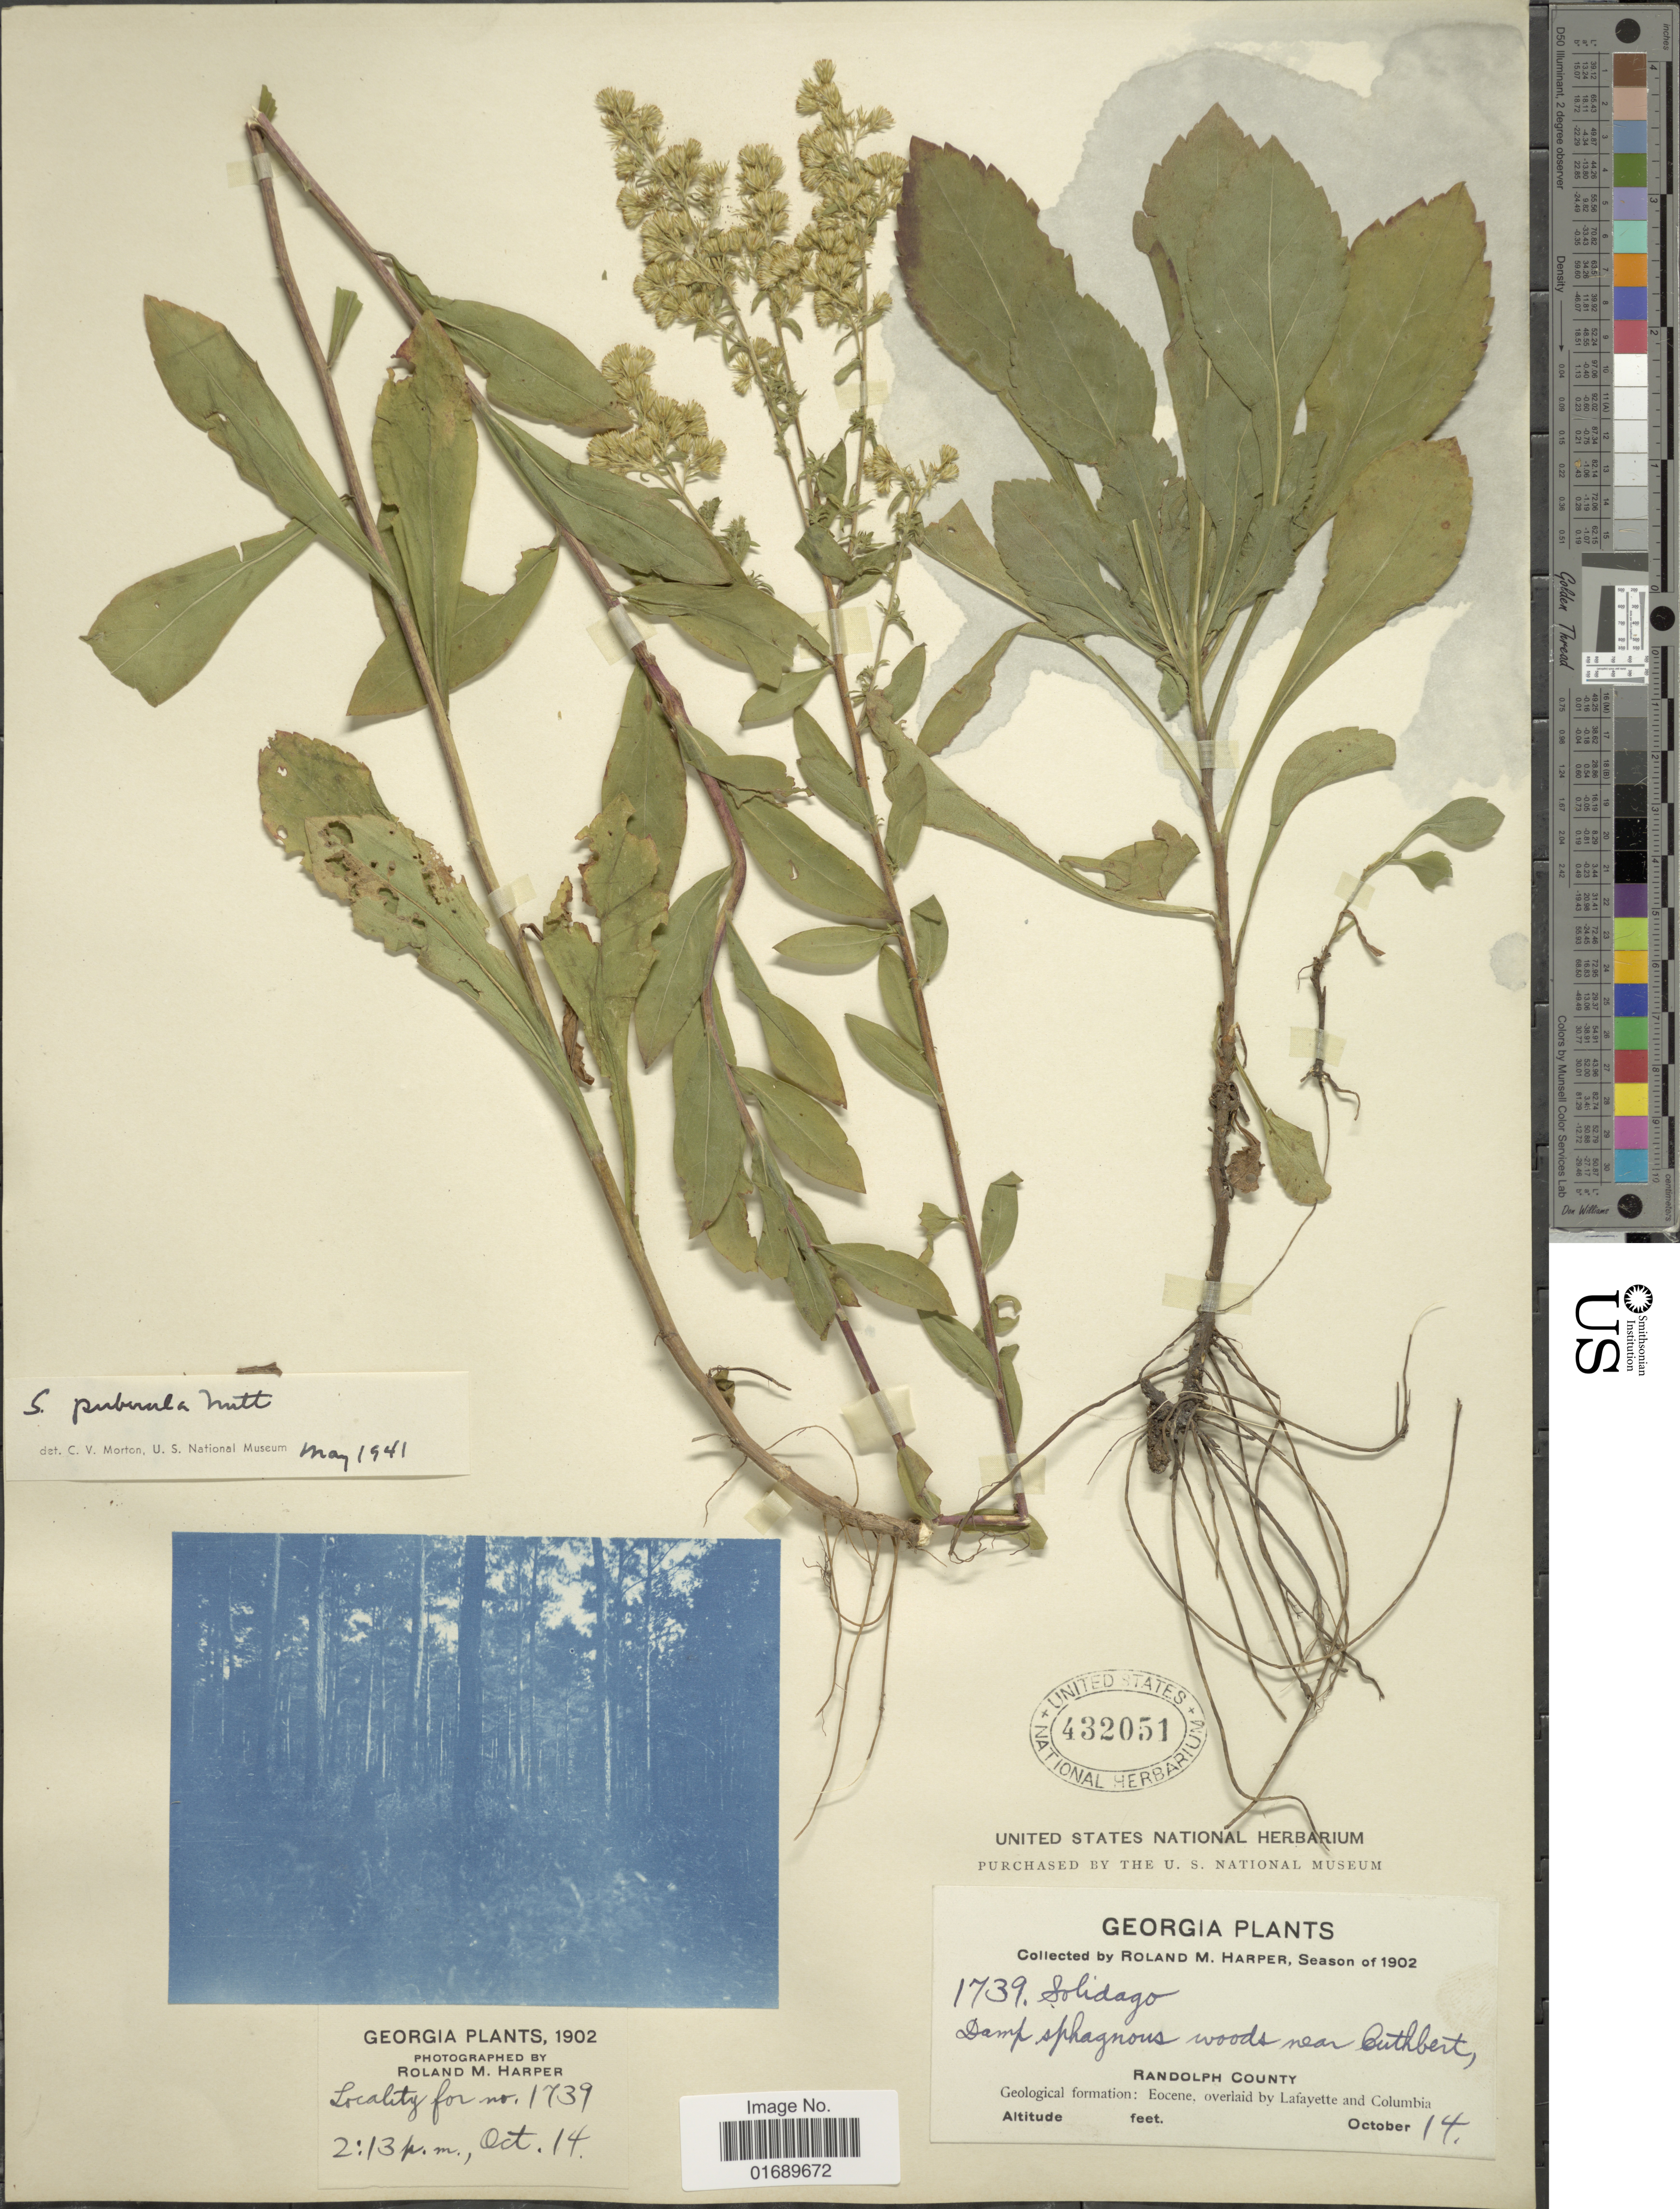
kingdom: Plantae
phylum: Tracheophyta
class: Magnoliopsida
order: Asterales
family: Asteraceae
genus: Solidago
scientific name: Solidago puberula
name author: Nutt.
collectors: R. M. Harper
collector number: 1739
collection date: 1902-10-14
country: United States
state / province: Georgia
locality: Damp sphagnous woods near Cuthbert, Randolp County, Geogical formation: Eocene, overlaid by Lafayette and Columbia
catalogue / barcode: US 432051